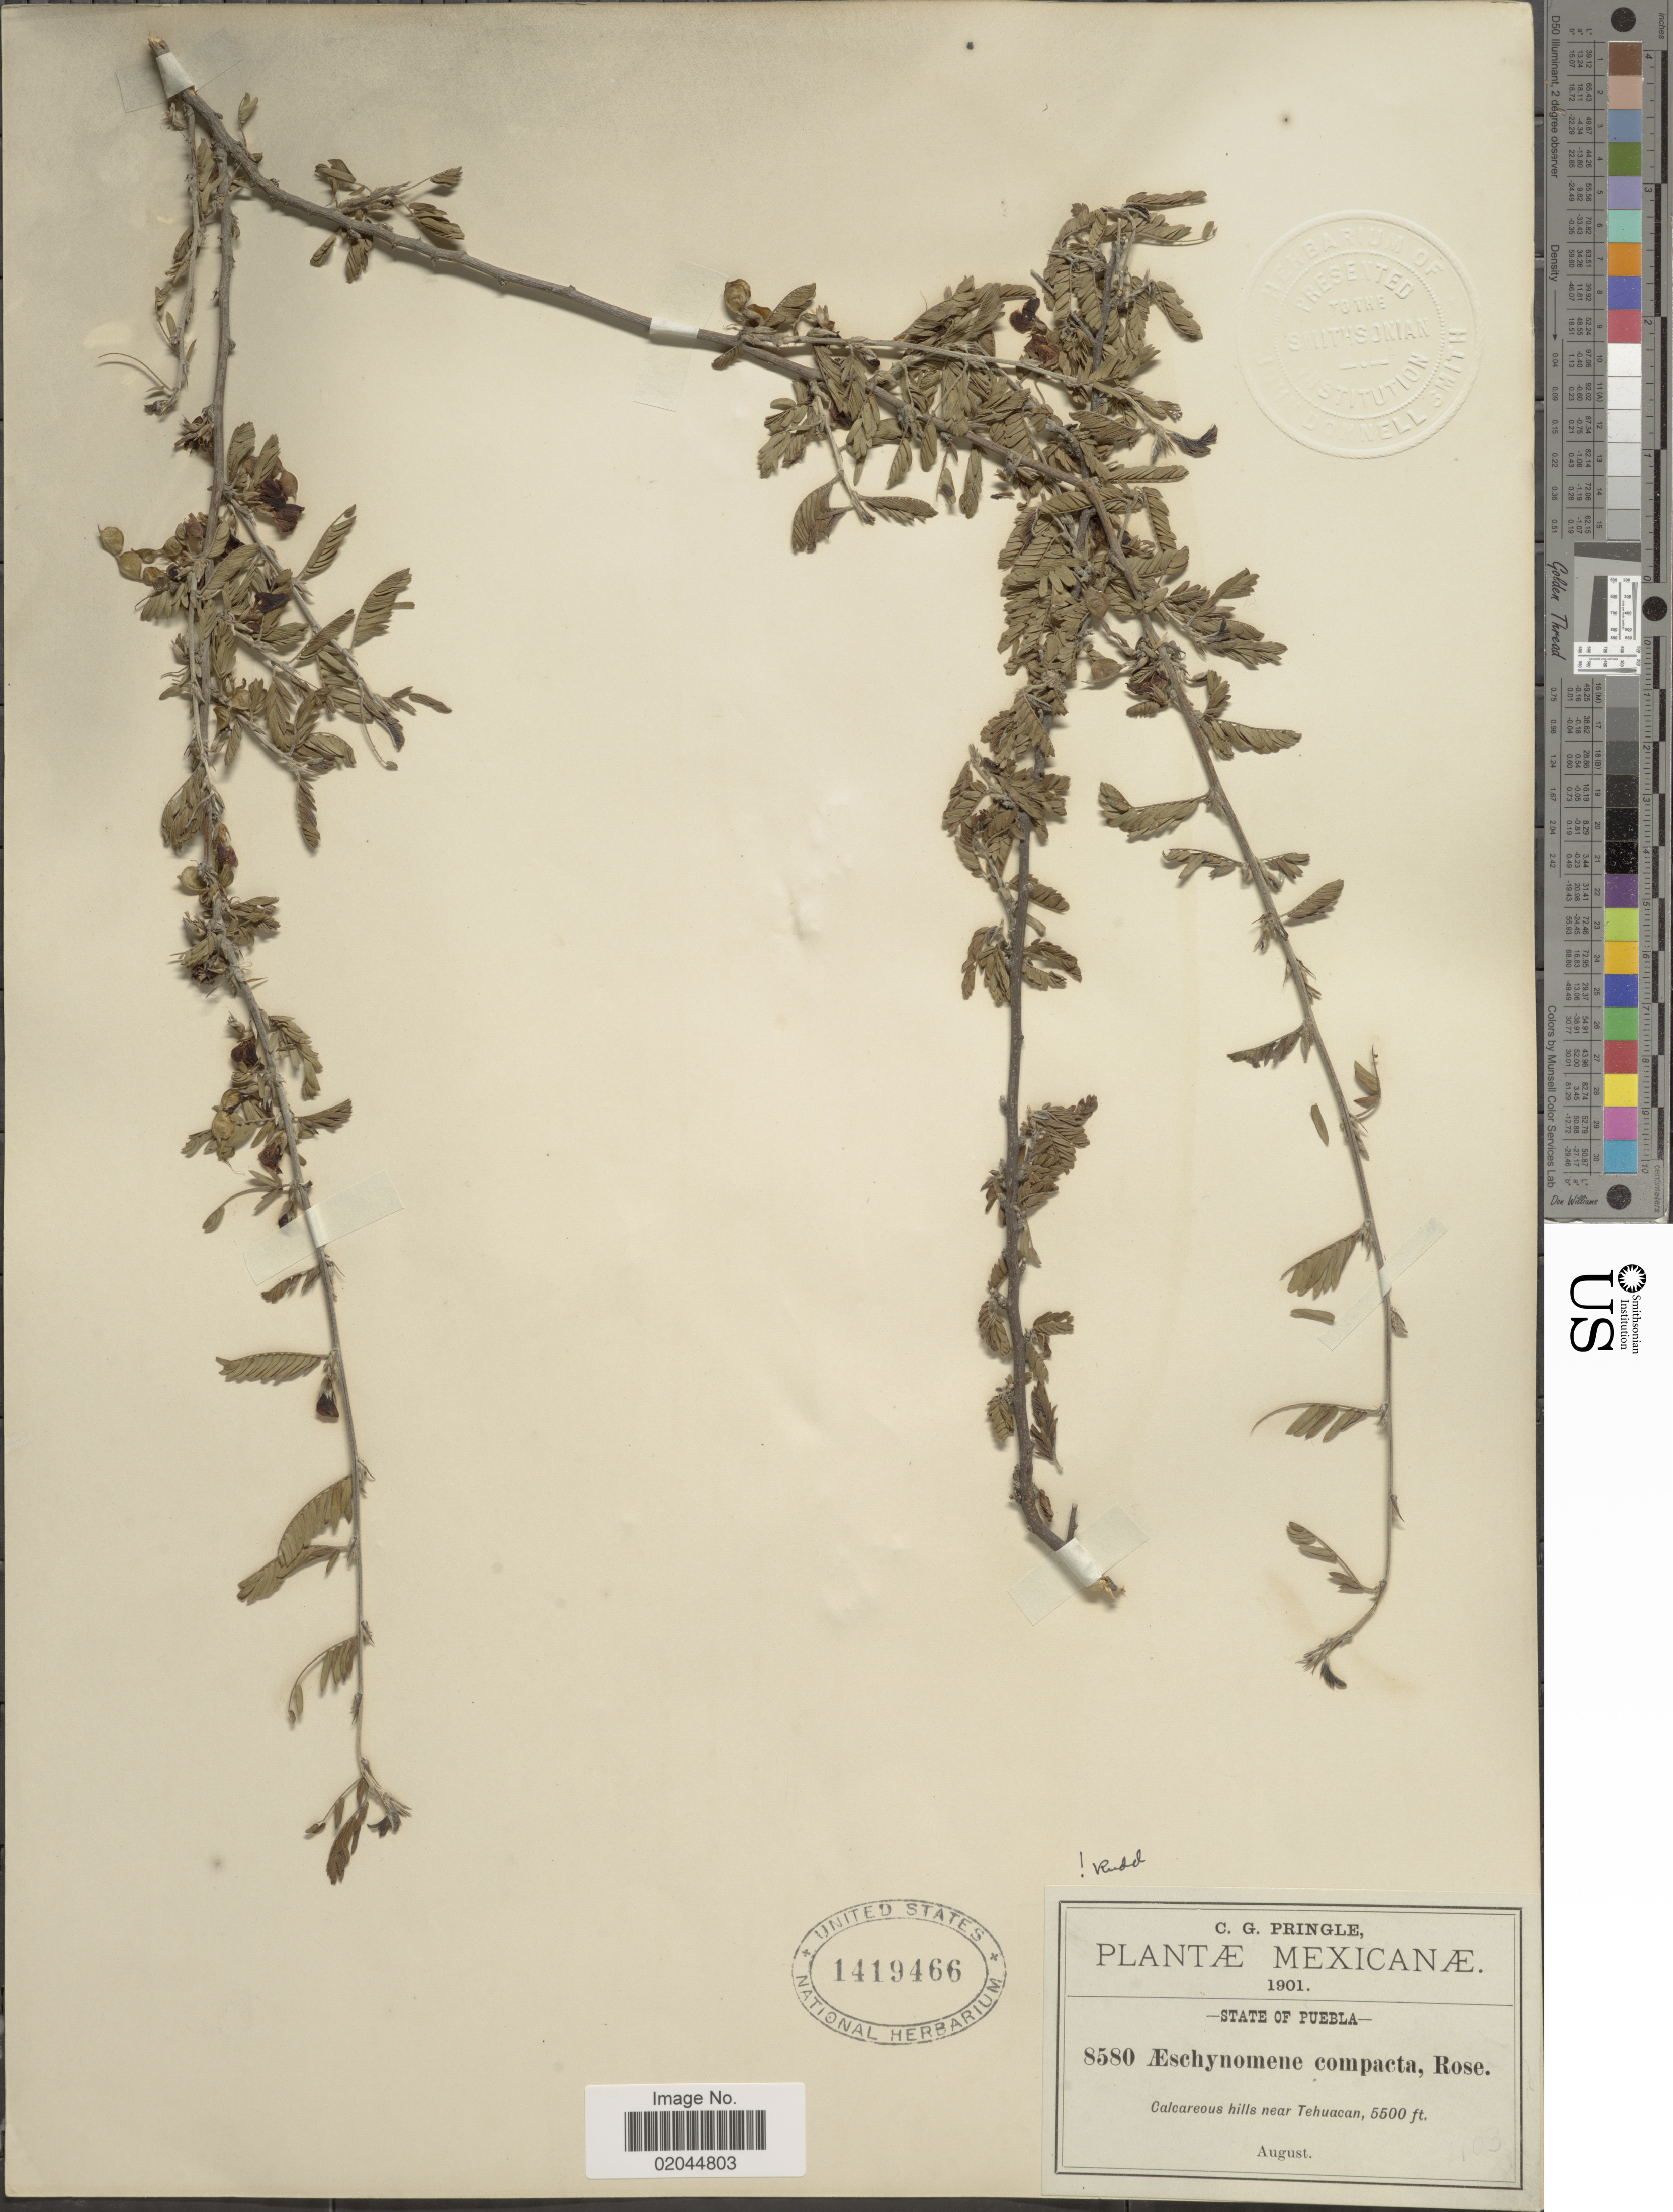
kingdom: Plantae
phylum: Tracheophyta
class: Magnoliopsida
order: Fabales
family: Fabaceae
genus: Aeschynomene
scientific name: Aeschynomene compacta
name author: Rose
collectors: C. G. Pringle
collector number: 8580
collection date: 1901-08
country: Mexico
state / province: Puebla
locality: State of Puebla, Calcareous hills near Tehuacan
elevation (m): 1676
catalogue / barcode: US 1419466